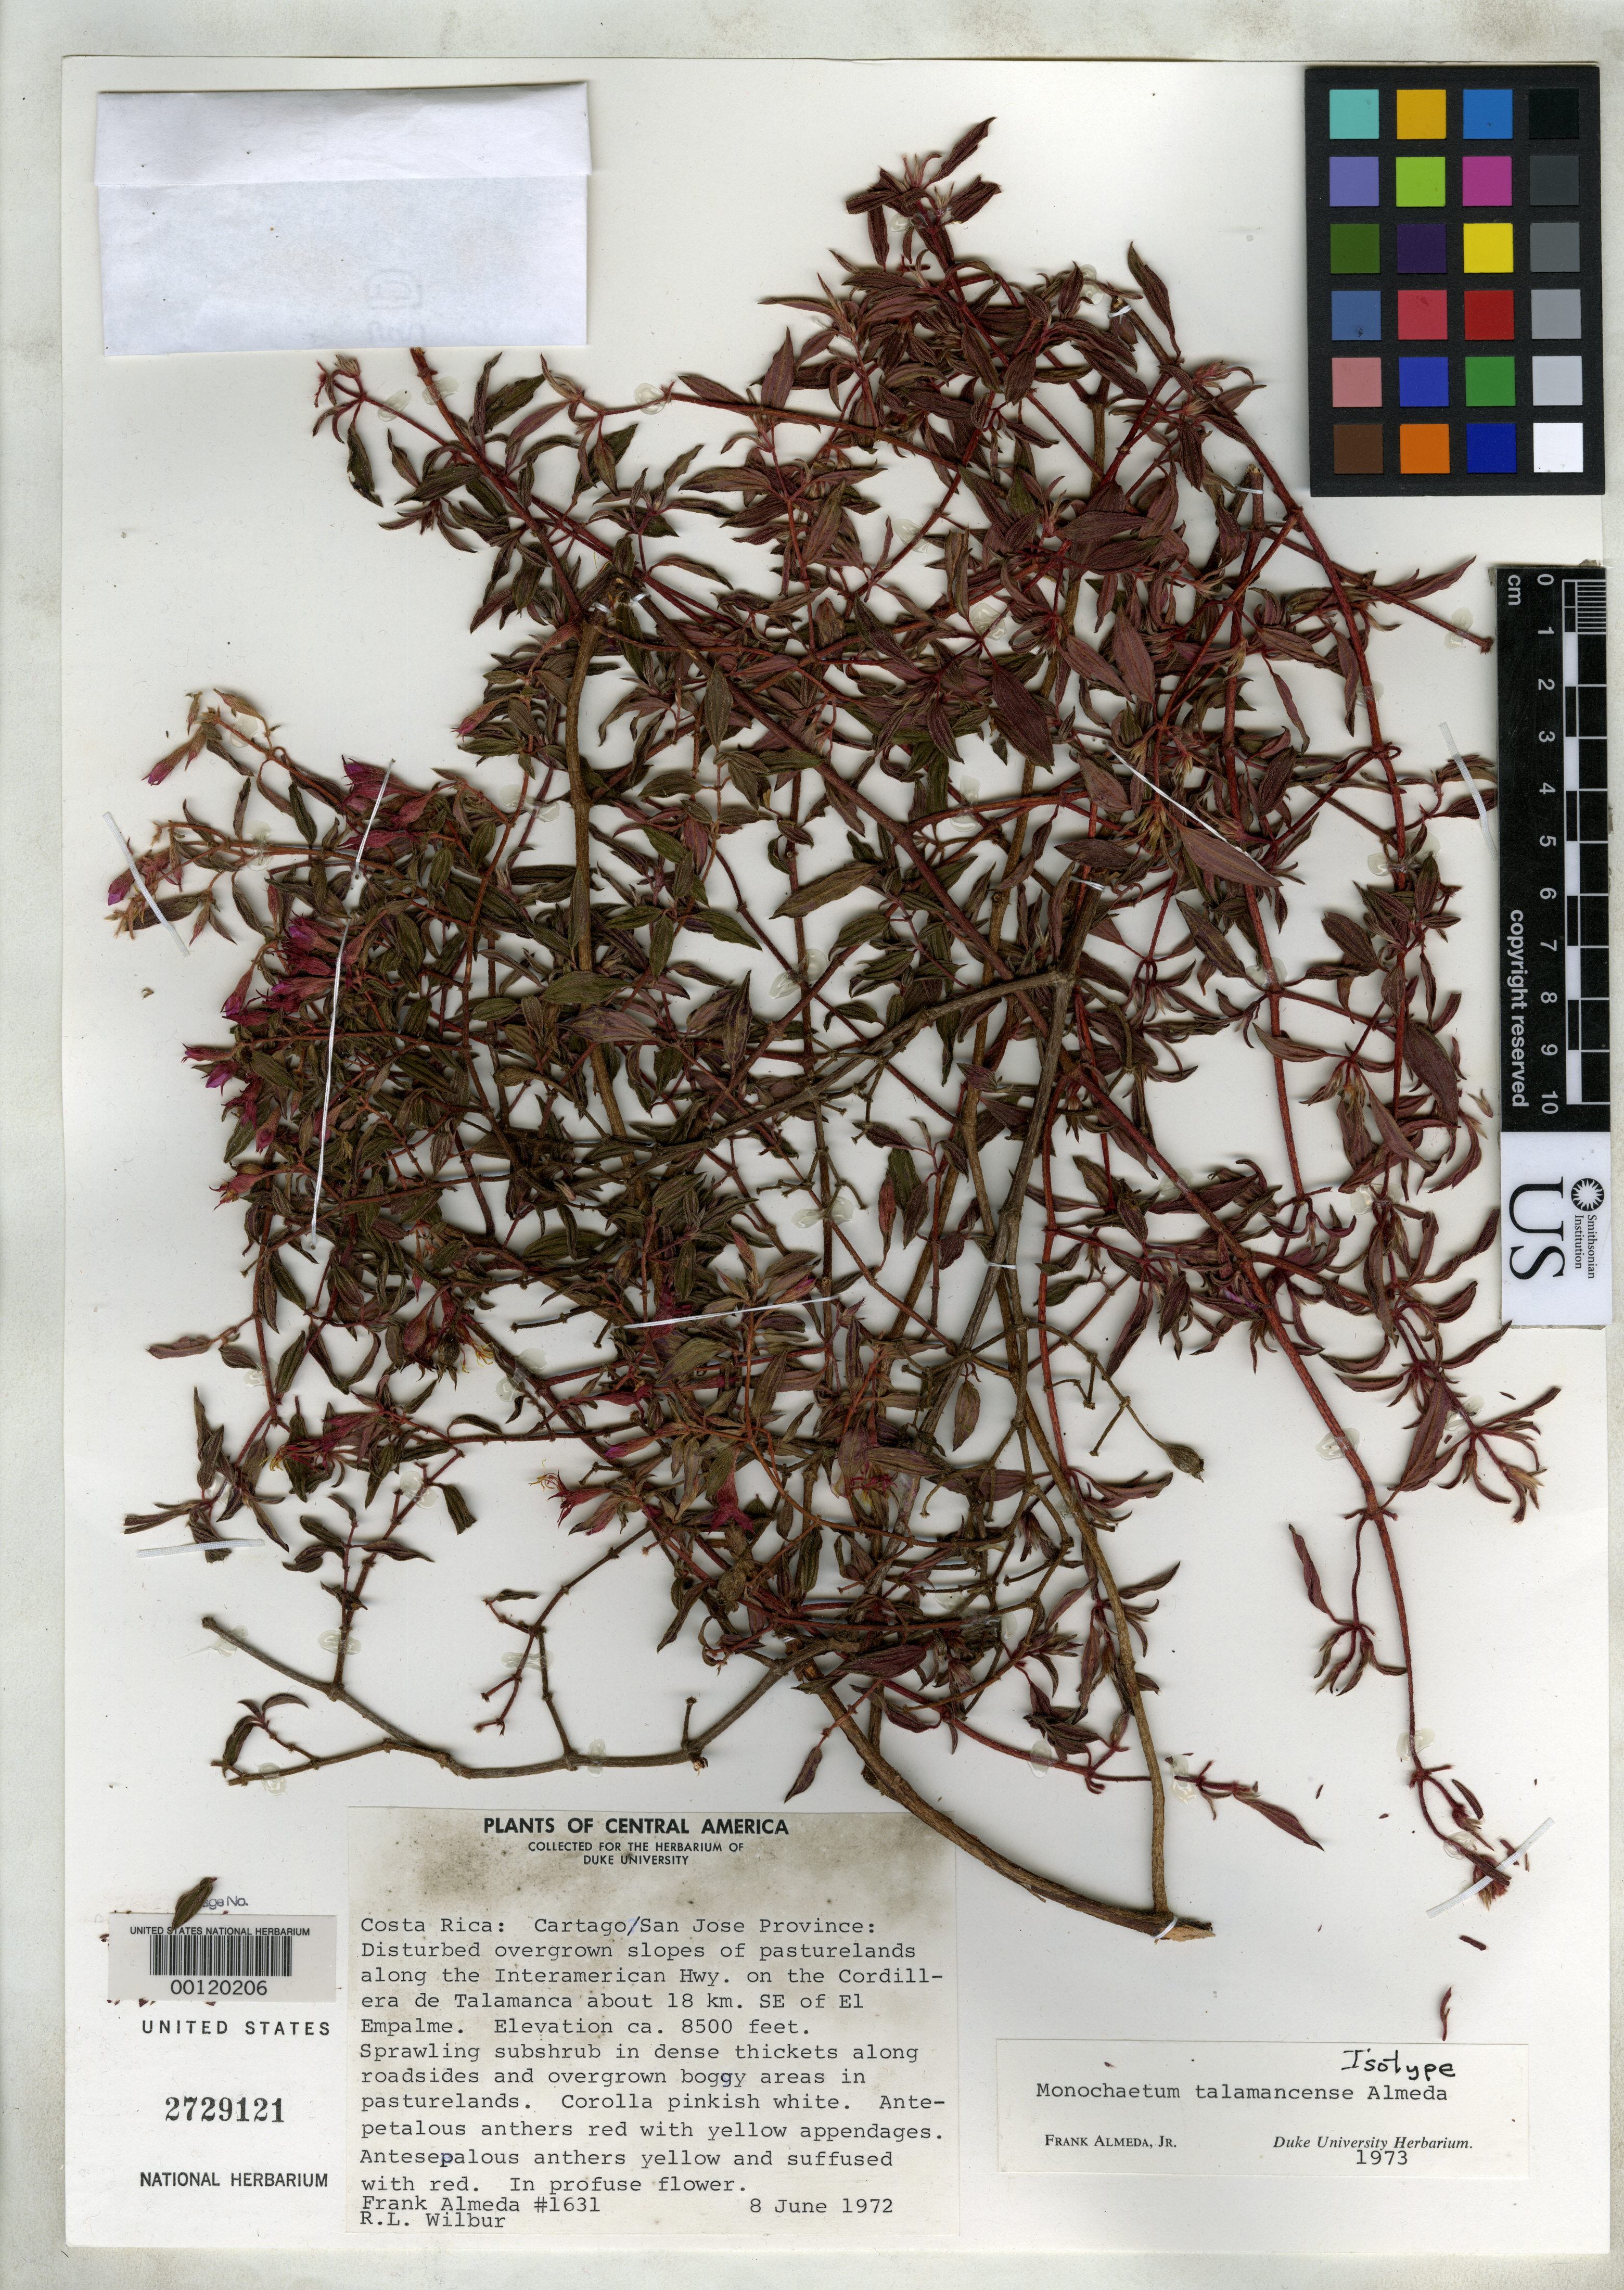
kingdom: Plantae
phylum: Tracheophyta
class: Magnoliopsida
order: Myrtales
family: Melastomataceae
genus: Monochaetum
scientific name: Monochaetum talamancense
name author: Almeda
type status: Isotype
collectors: F. Almeda & R. L. Wilbur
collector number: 1631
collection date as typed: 08 Jun 1972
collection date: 1972-06-08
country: Costa Rica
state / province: Cartago / San Jose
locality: Cordillera de Talamanca; SE of El Empalme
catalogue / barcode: US 2729121